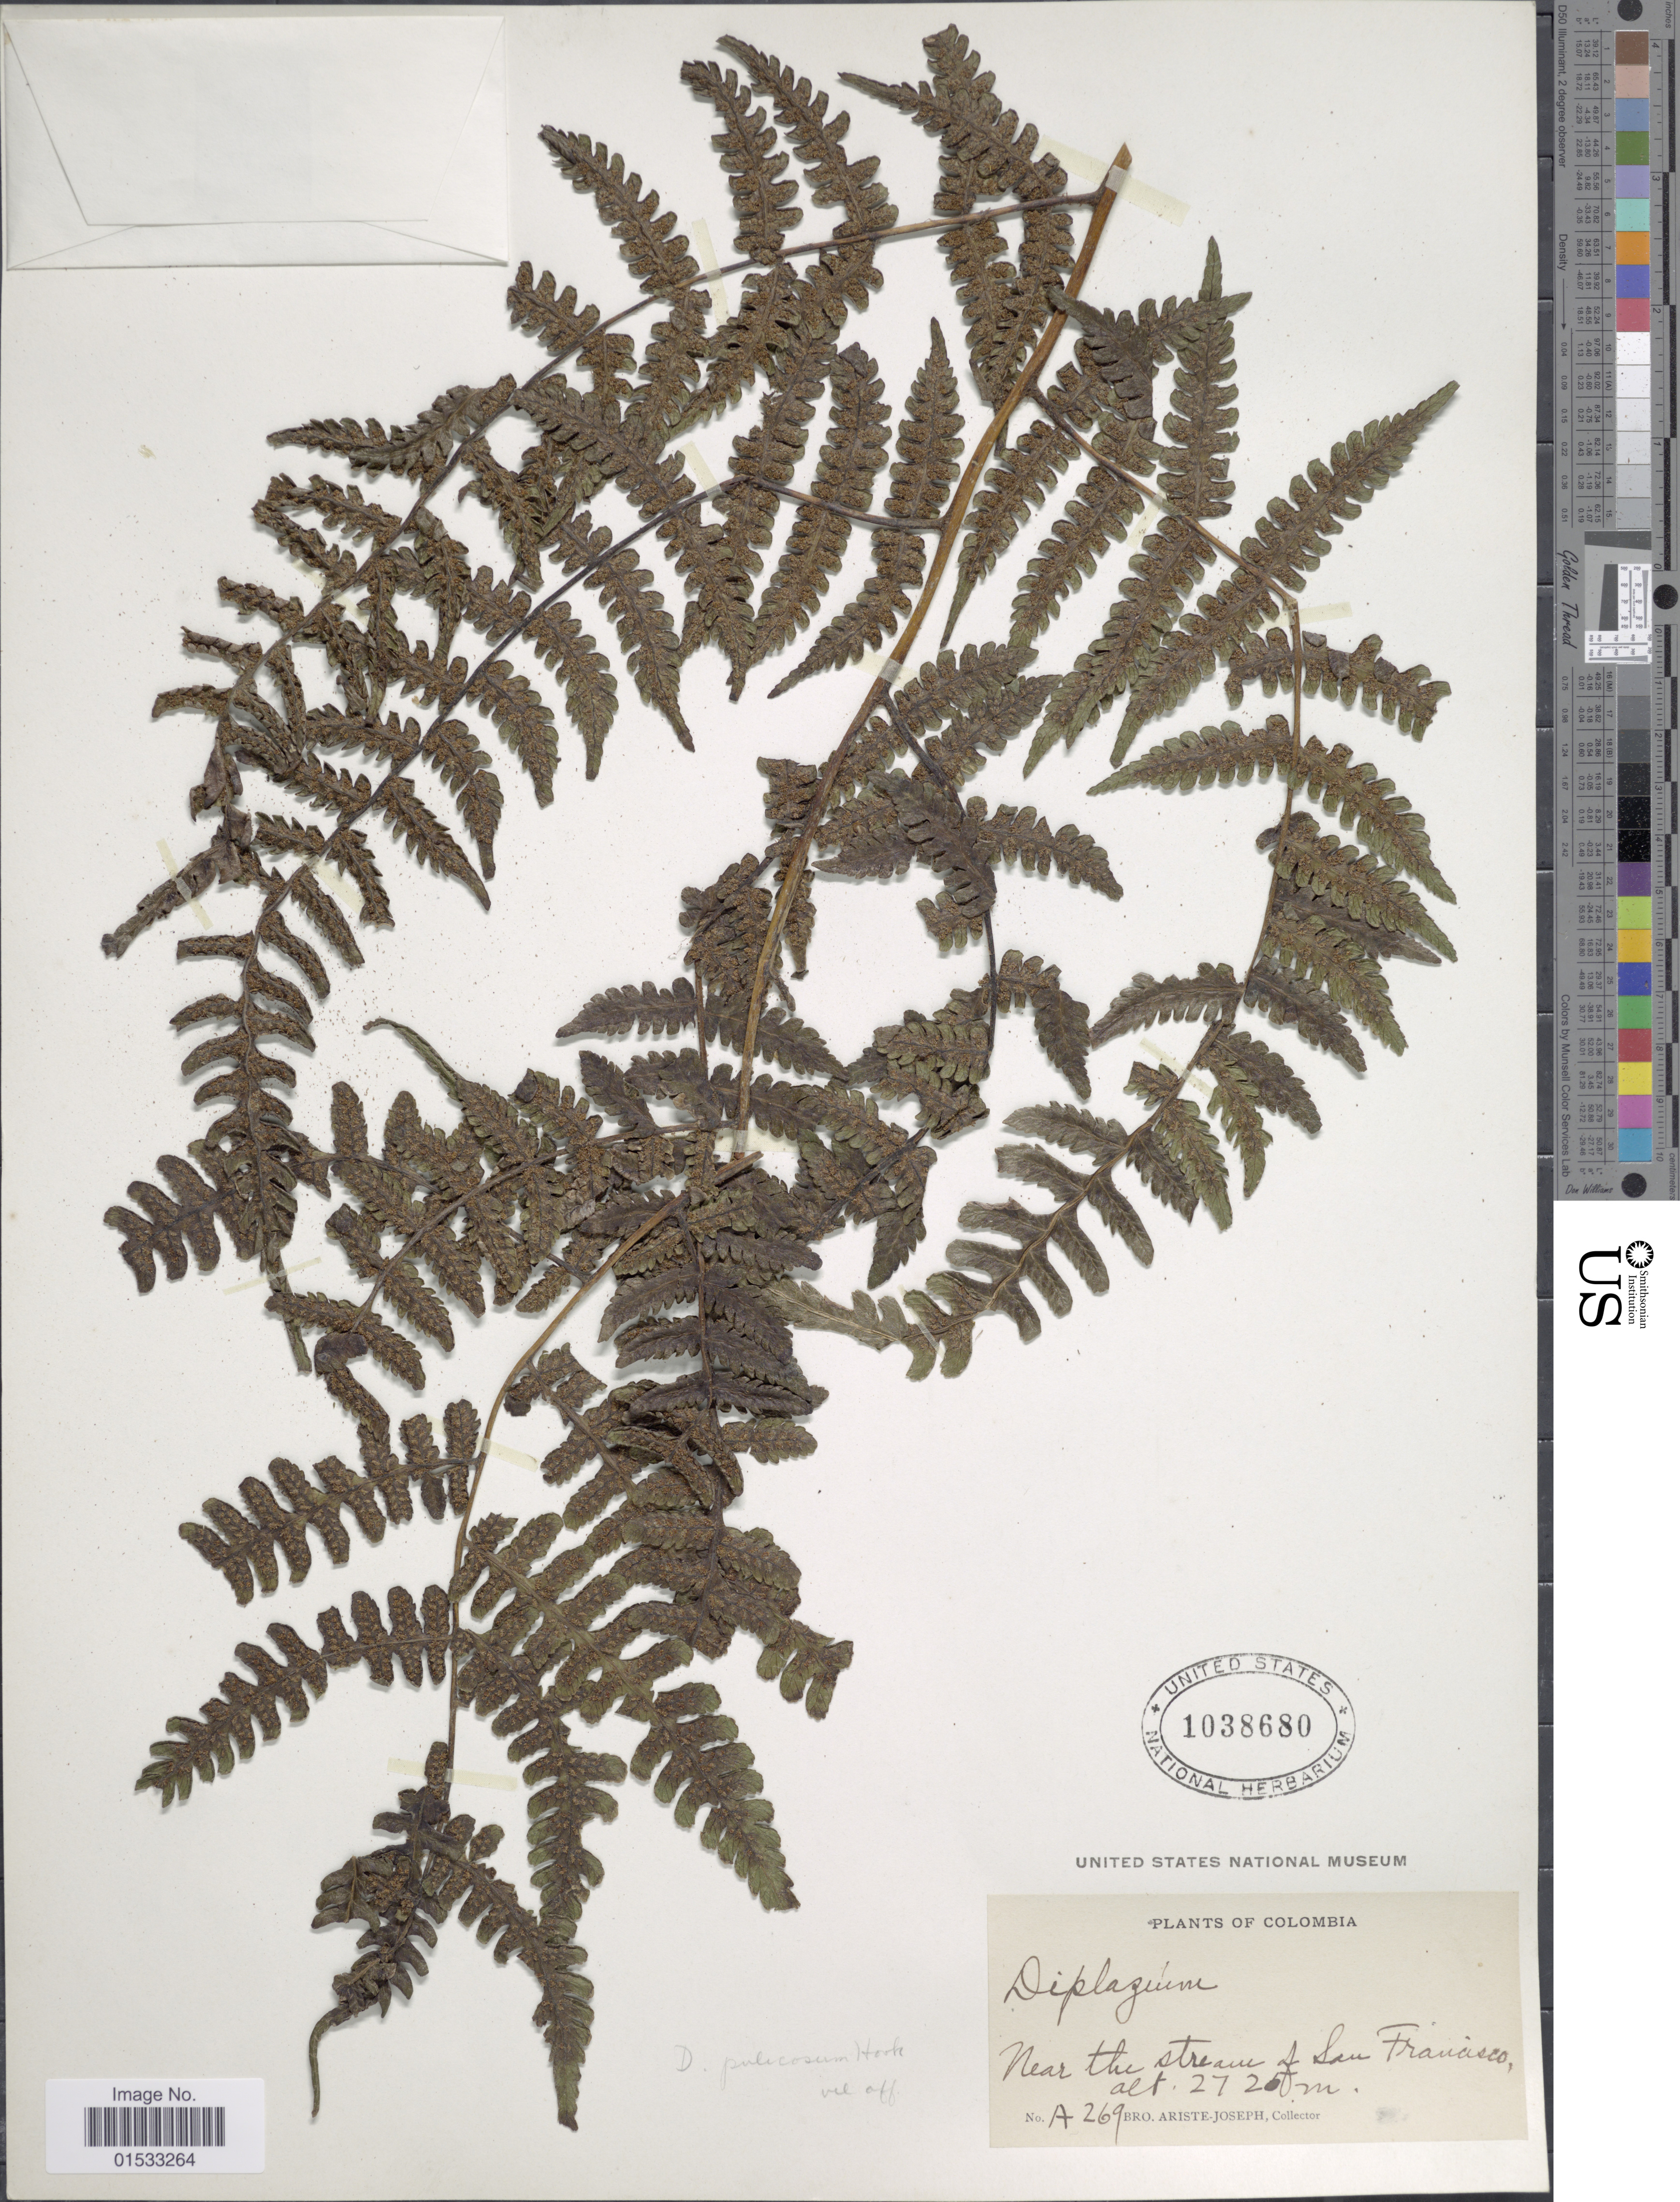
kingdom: Plantae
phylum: Tracheophyta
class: Polypodiopsida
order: Polypodiales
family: Athyriaceae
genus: Diplazium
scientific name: Diplazium sp.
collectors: Bro. Ariste-Joseph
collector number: A269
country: Colombia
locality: Near the stream of San Francisco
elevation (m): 2725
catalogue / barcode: US 1038680